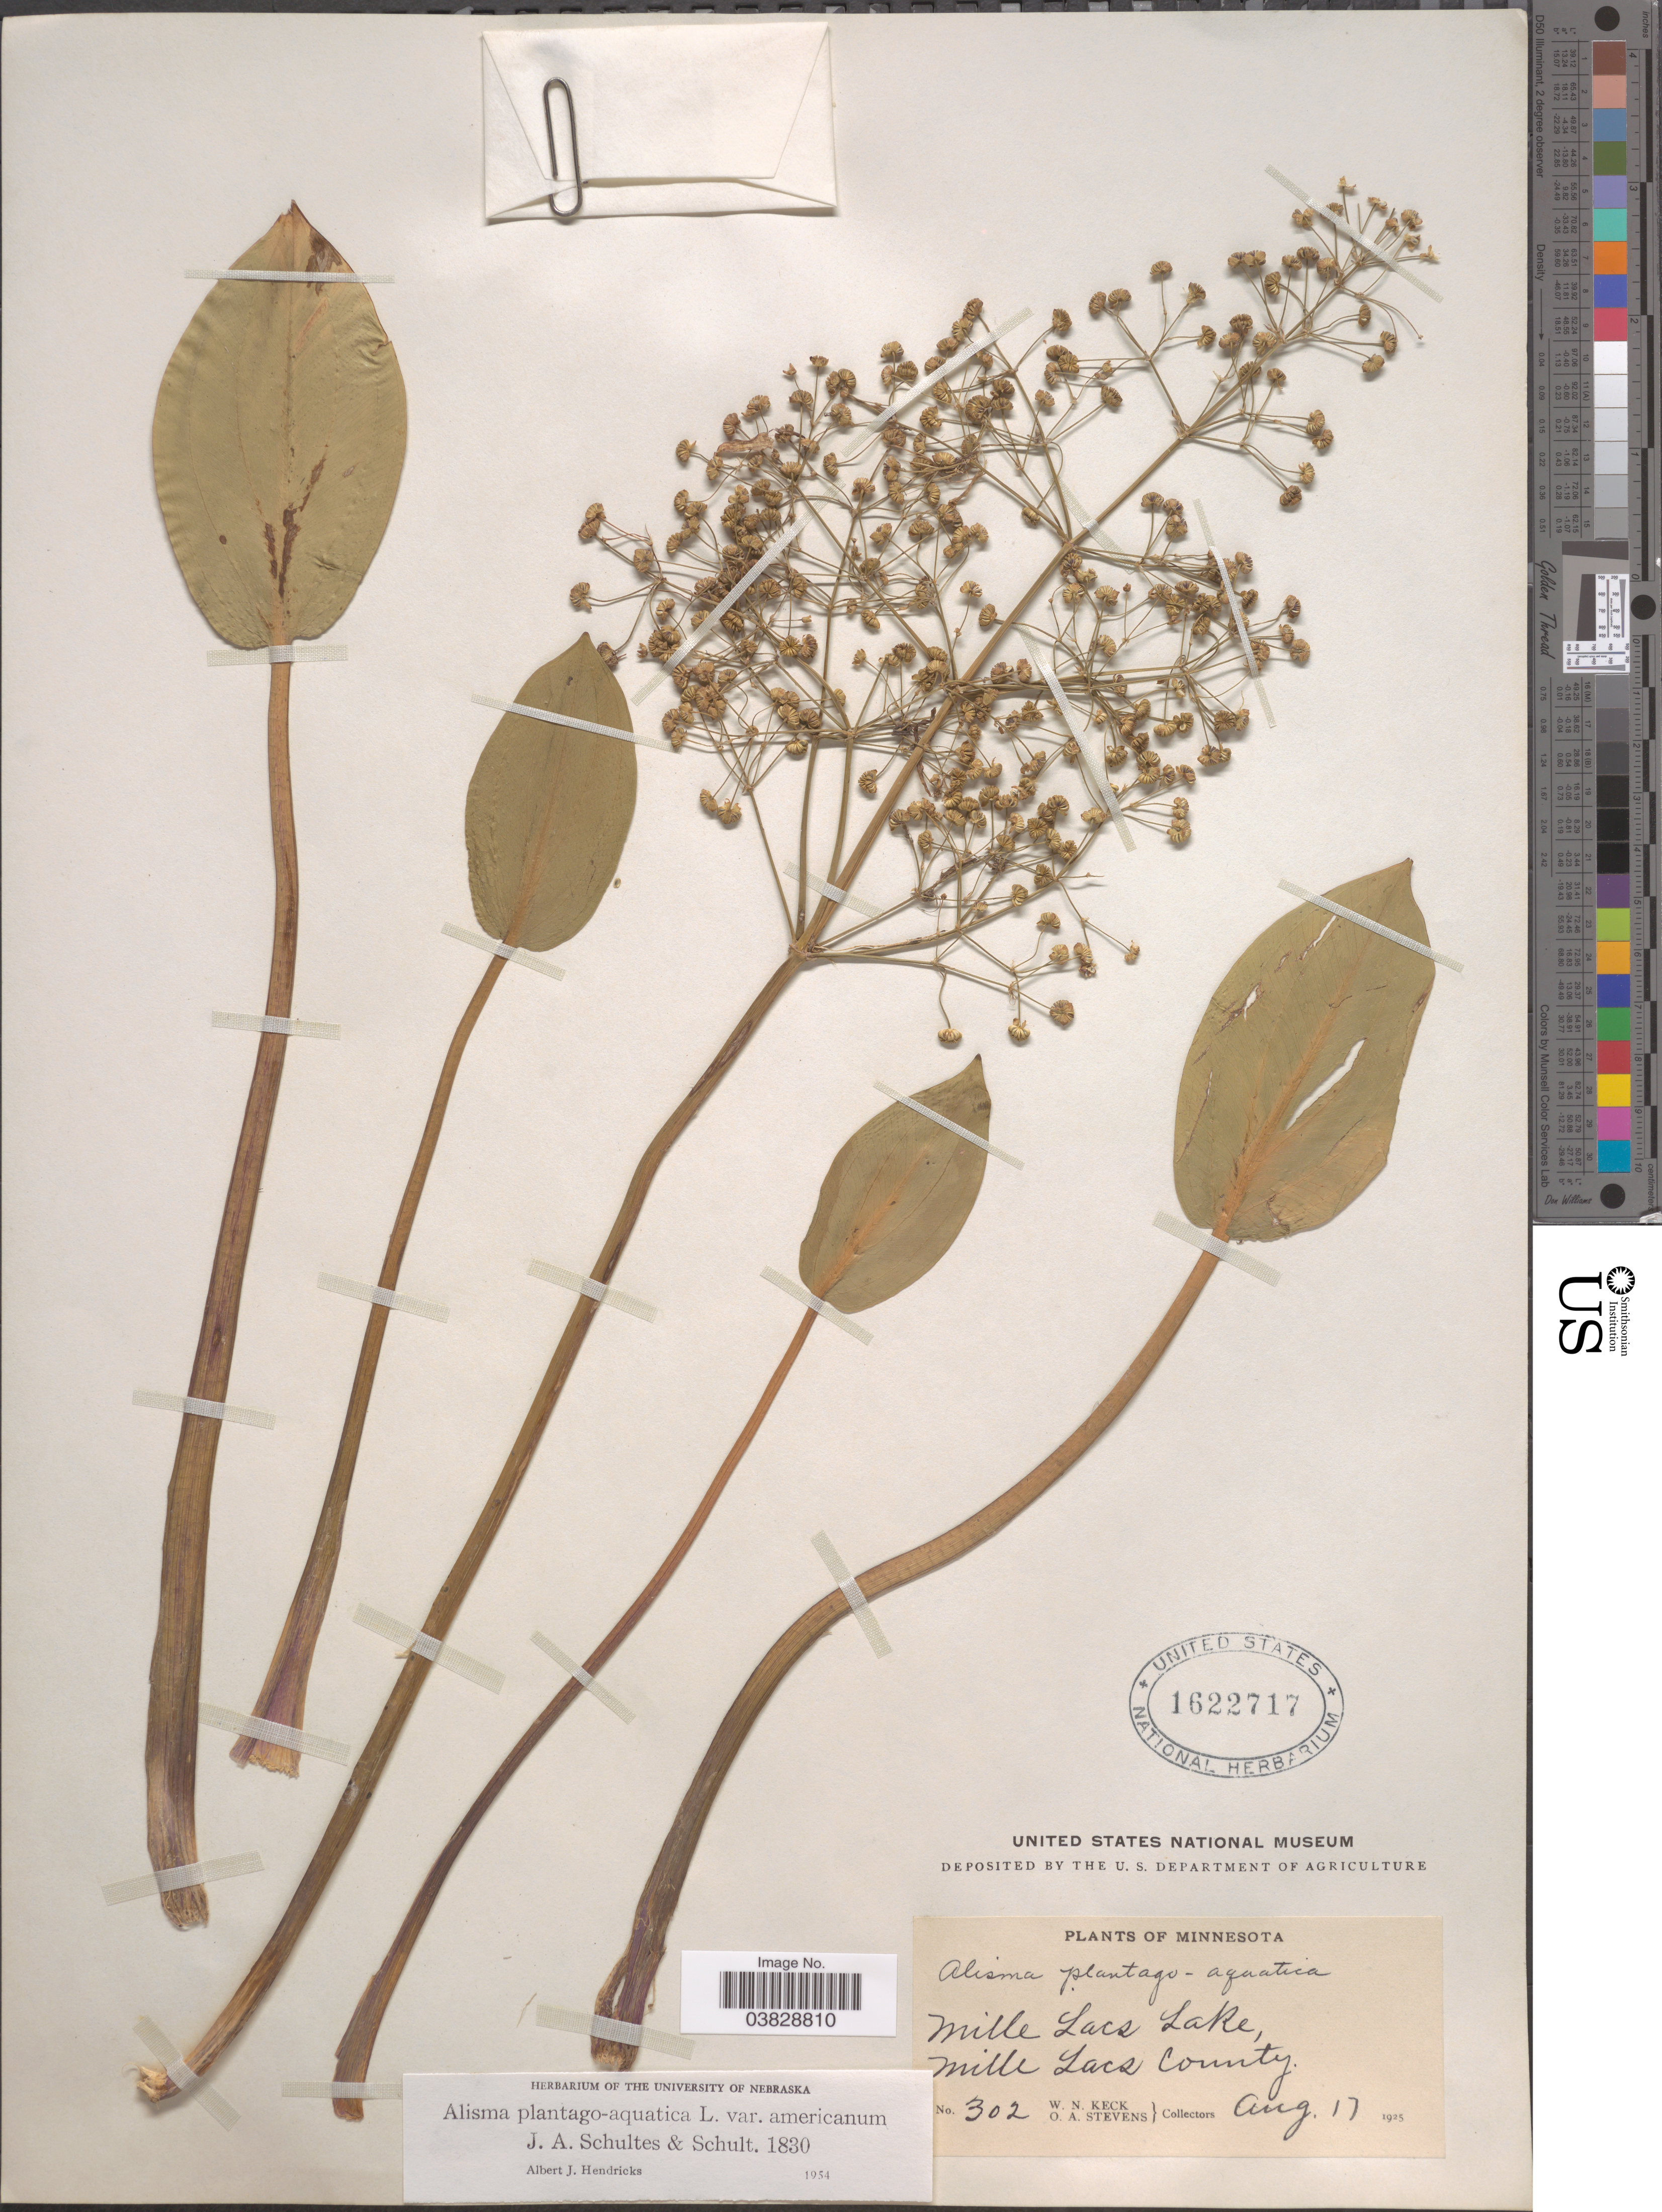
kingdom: Plantae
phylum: Tracheophyta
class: Liliopsida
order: Alismatales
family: Alismataceae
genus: Alisma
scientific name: Alisma plantago-aquatica var. americanum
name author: L.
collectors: W. Keck & O. A. Stevens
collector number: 302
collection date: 1925-08-17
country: United States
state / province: Minnesota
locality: Mille Lacs Lake, Mille Lacs County.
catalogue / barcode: US 1622717